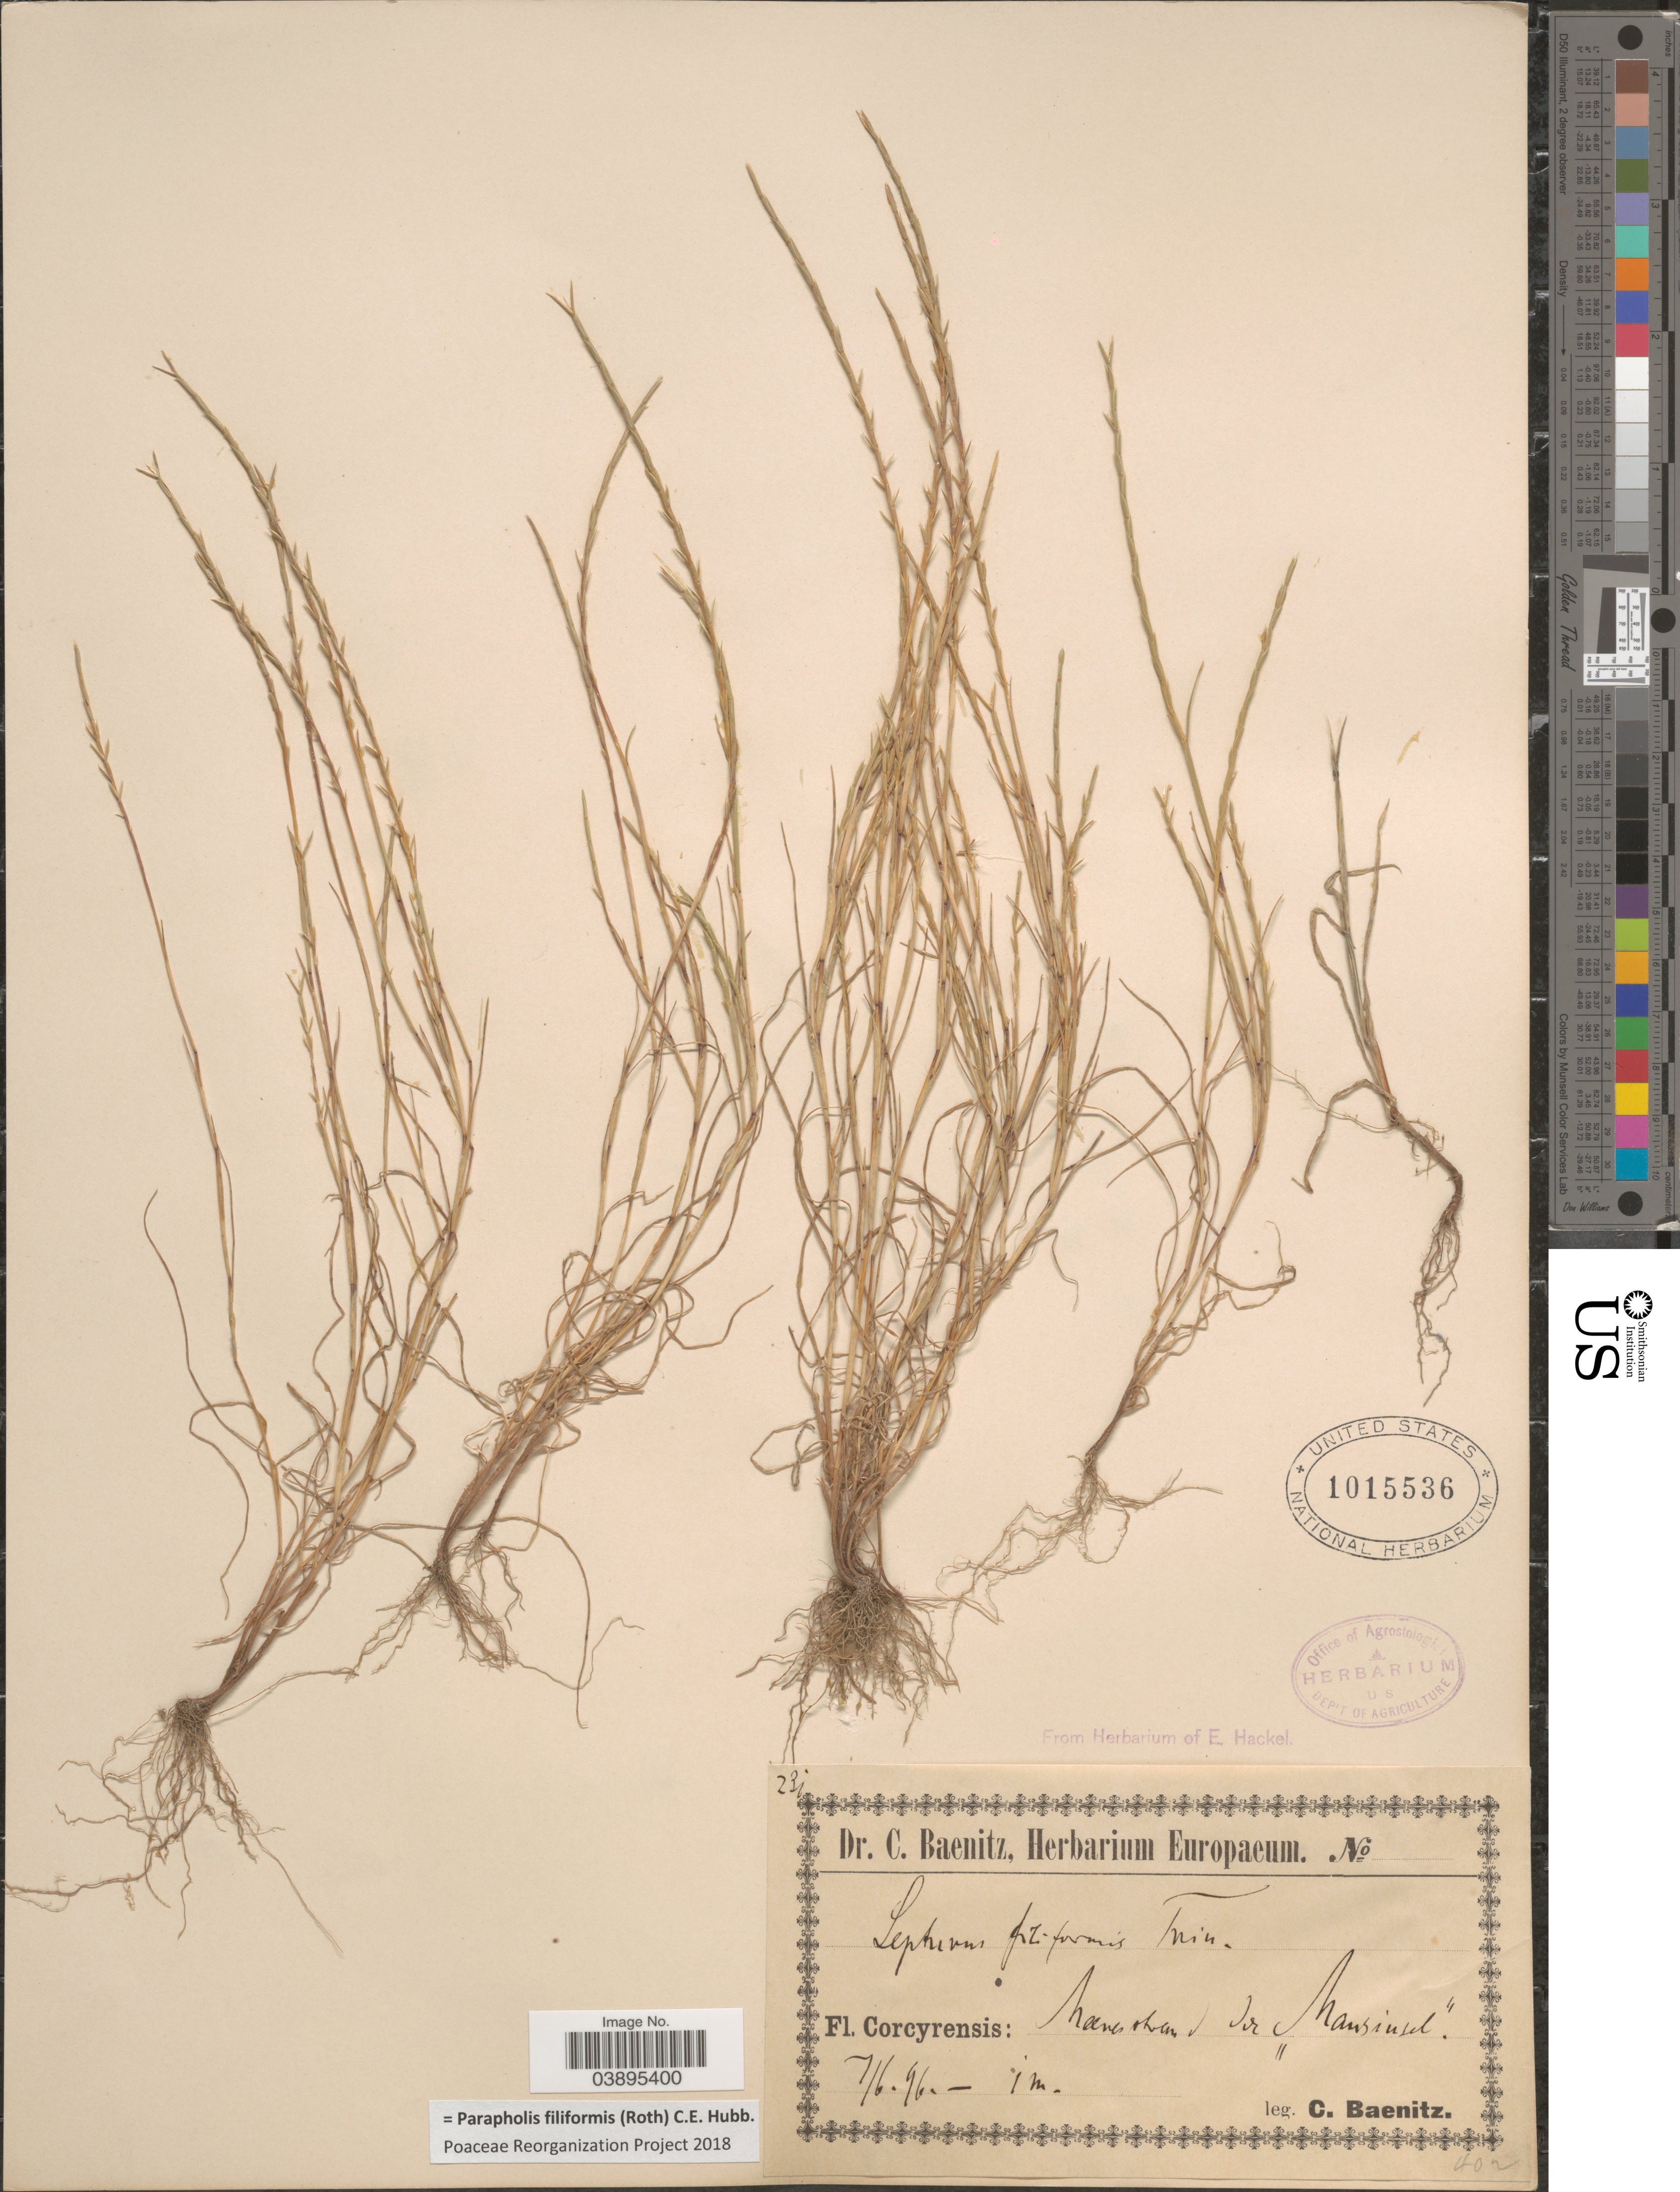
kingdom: Plantae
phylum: Tracheophyta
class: Liliopsida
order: Poales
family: Poaceae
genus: Parapholis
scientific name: Parapholis filiformis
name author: (Roth) C.E. Hubb.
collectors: C. G. Baenitz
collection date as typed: Transcribed d/m/y: 7/6/96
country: Greece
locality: Corcyrensis: Marathon der Nansinsel. [interpreted]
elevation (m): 1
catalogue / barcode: US 1015536